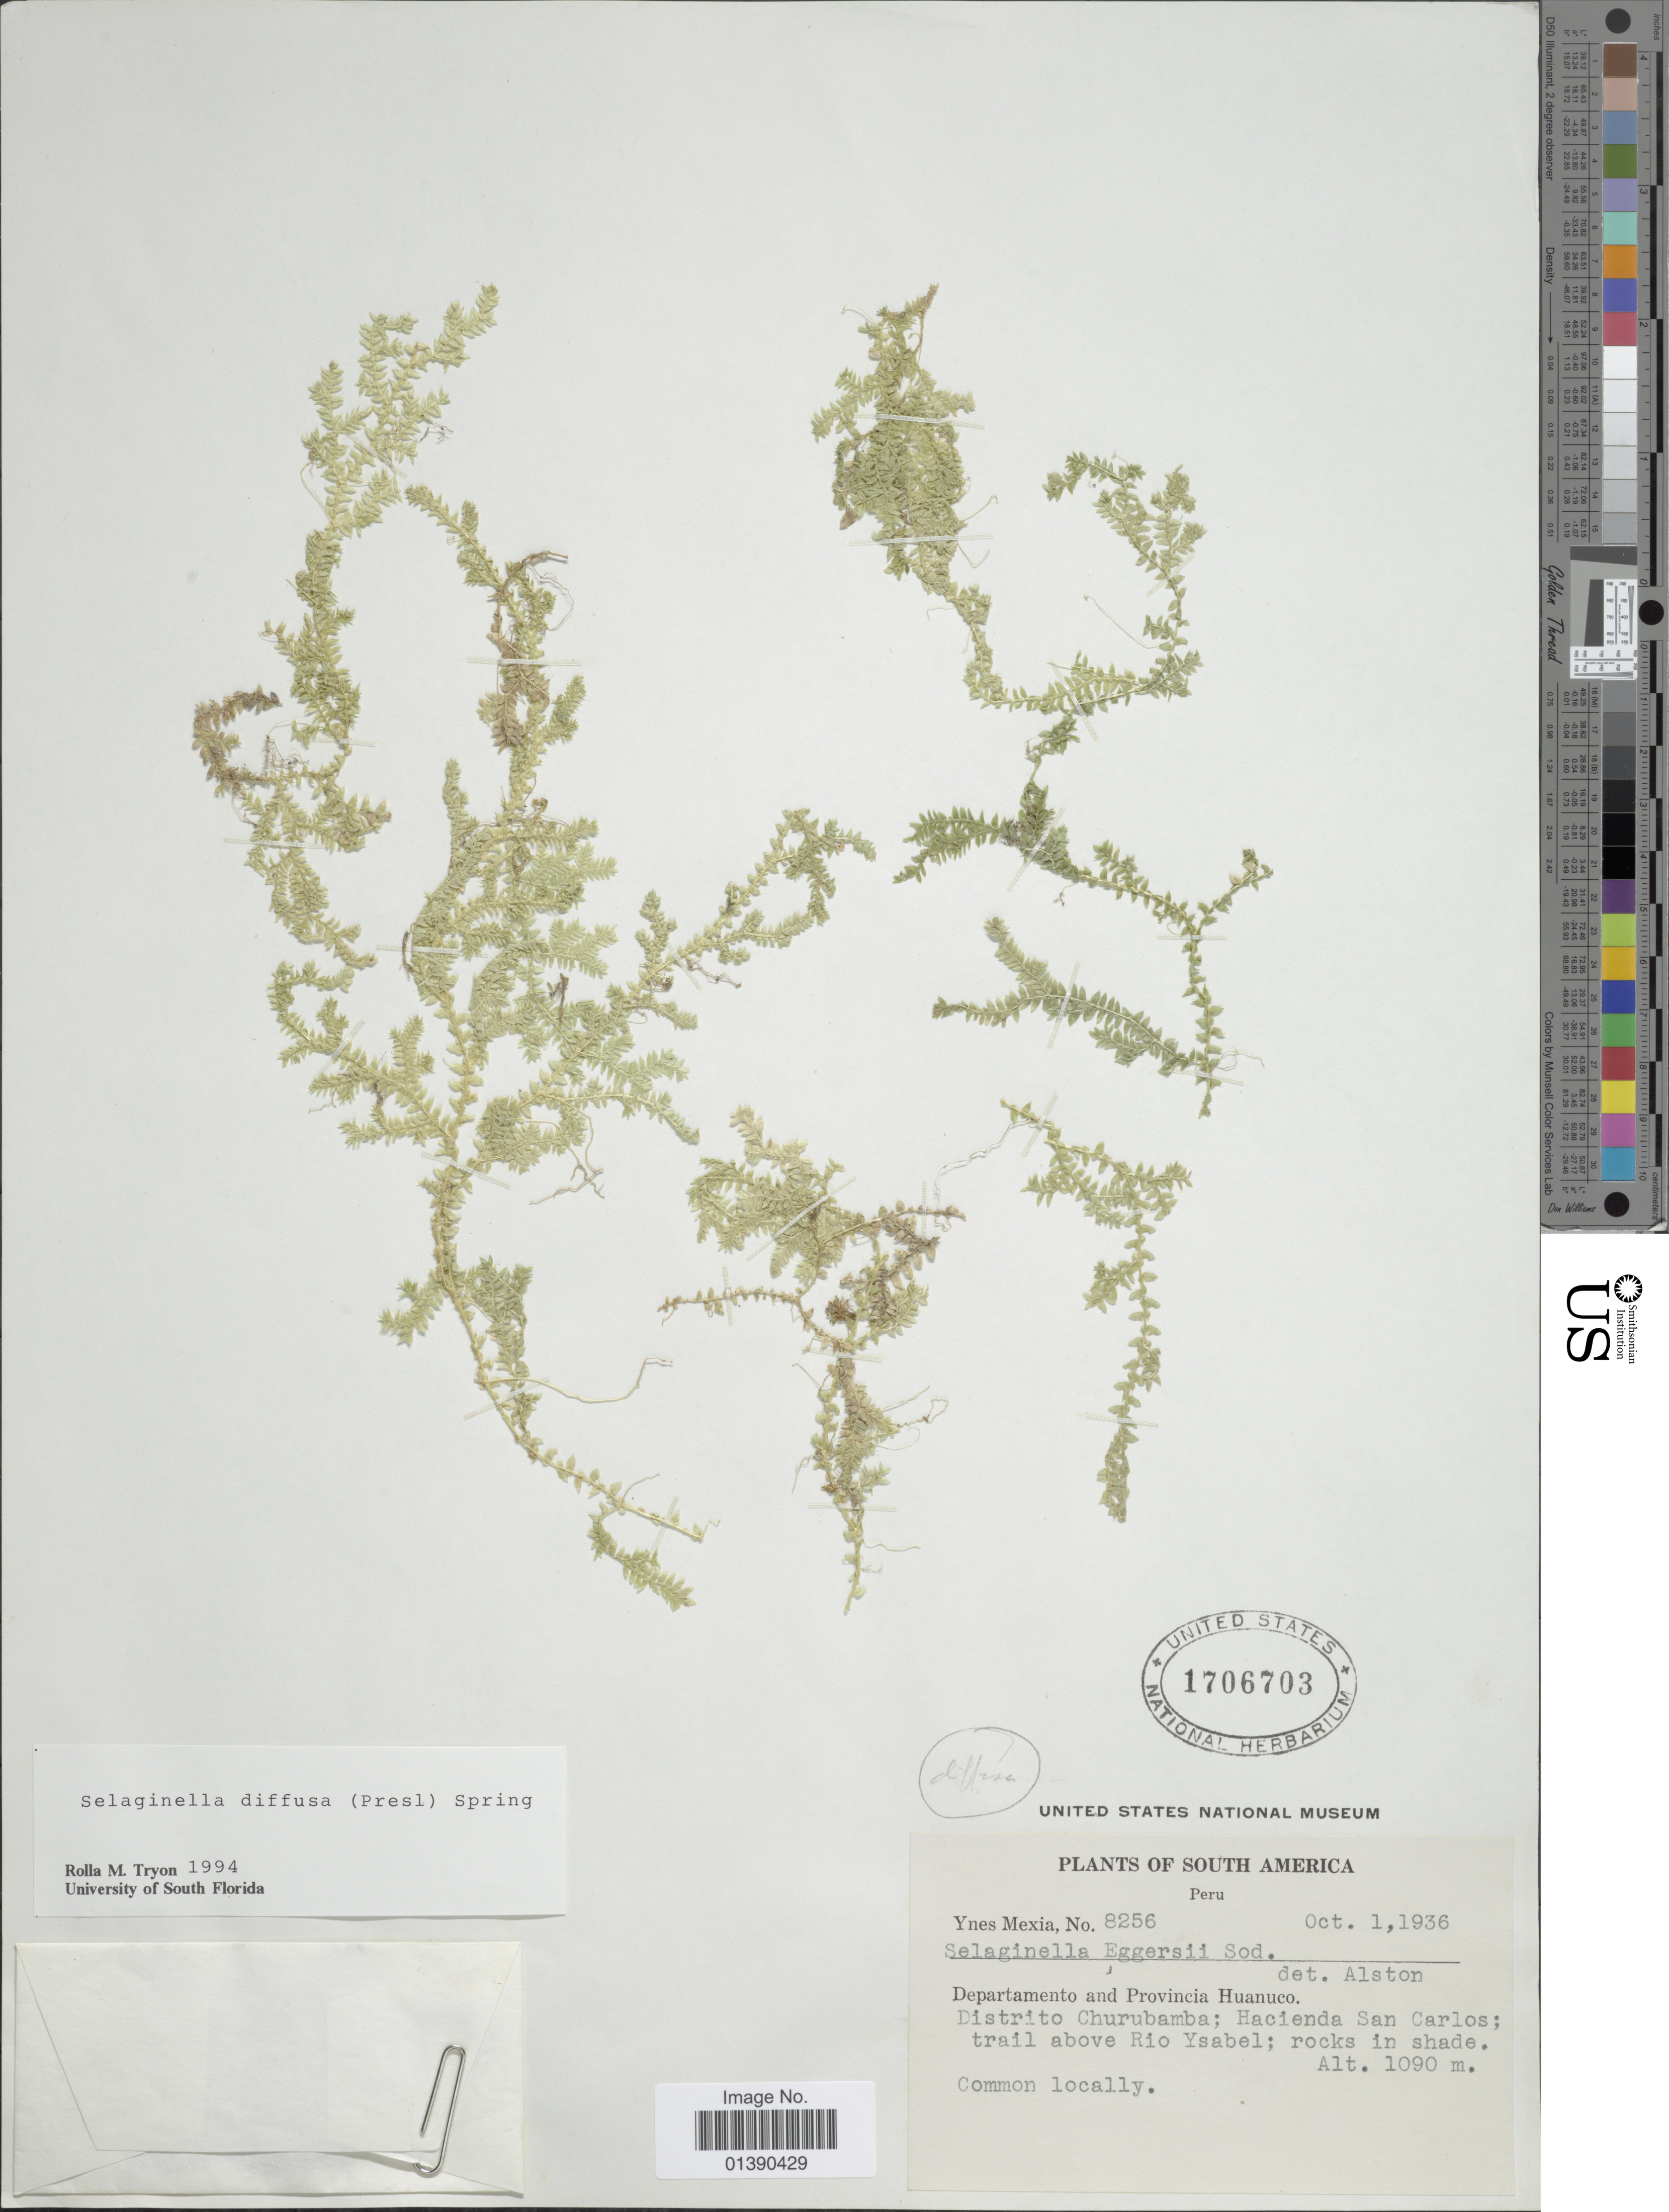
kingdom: Plantae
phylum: Tracheophyta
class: Lycopodiopsida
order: Selaginellales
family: Selaginellaceae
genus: Selaginella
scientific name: Selaginella diffusa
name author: (C. Presl) Spring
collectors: Y. Mexia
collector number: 82566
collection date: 1936-10-01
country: Peru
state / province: Huánuco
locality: Distrito Churubamba; hacienda San carlos trail above Rio Ysabel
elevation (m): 1090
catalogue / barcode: US 1706703